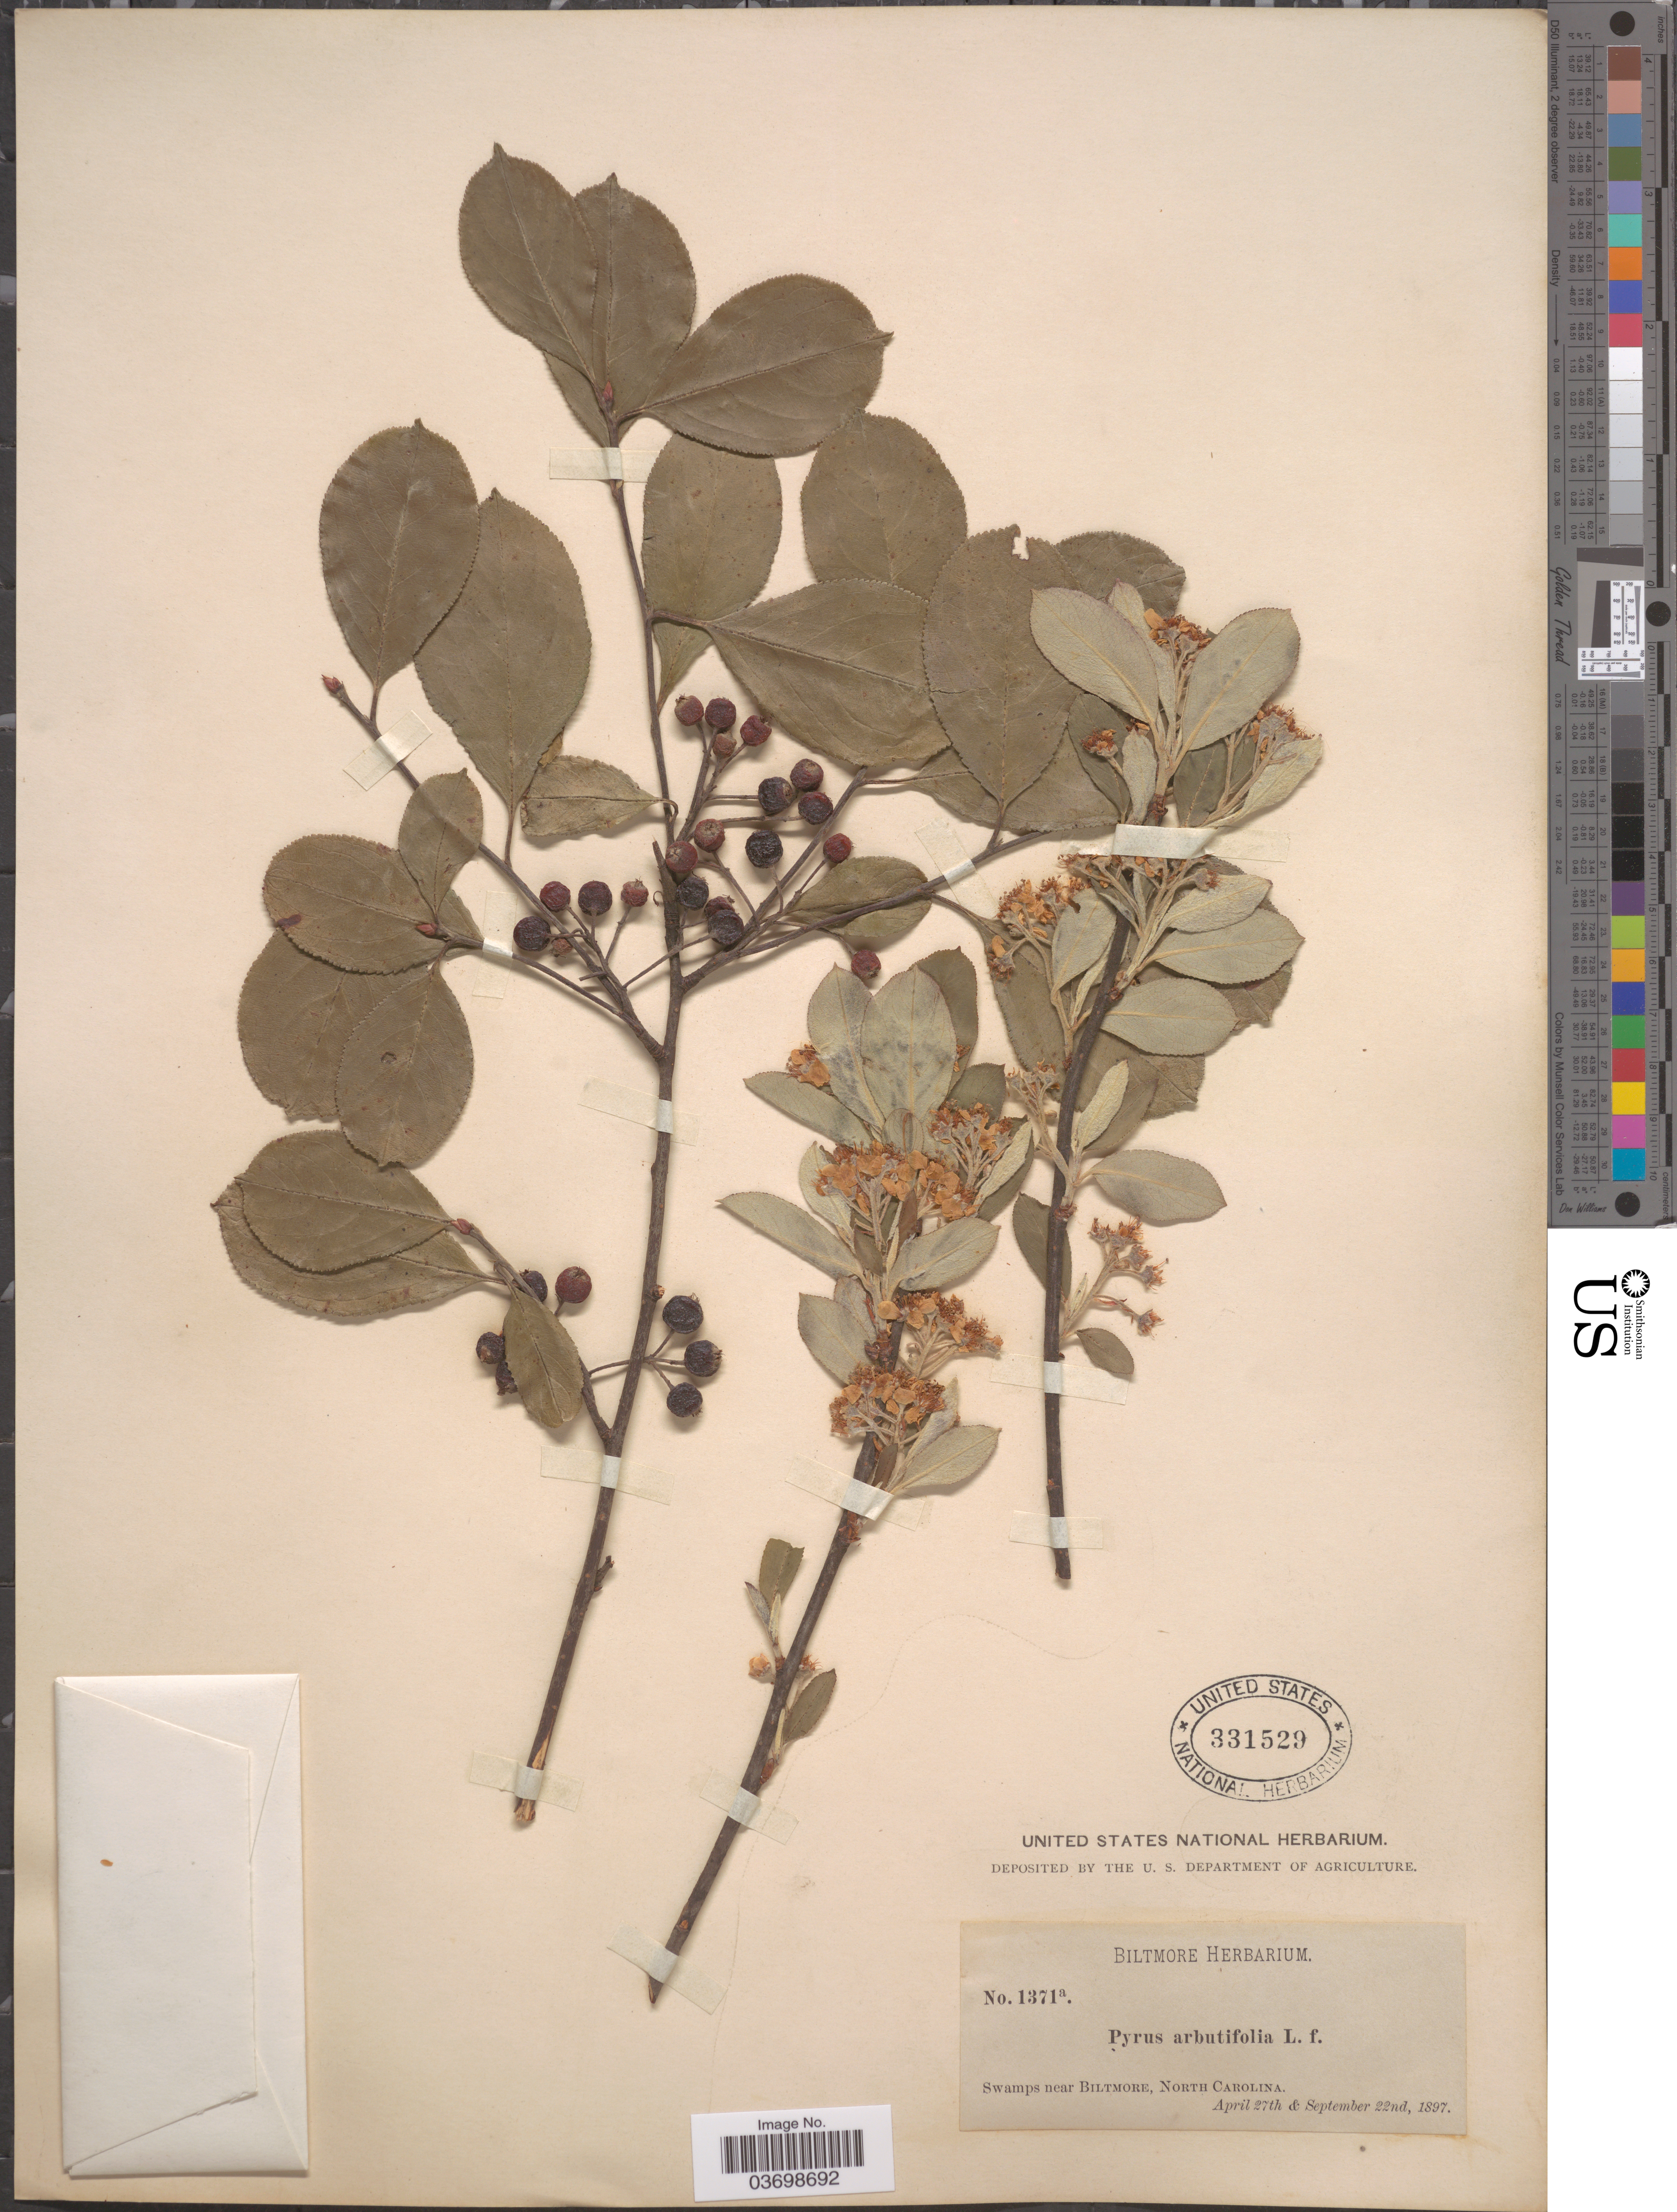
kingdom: Plantae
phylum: Tracheophyta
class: Magnoliopsida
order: Rosales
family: Rosaceae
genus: Aronia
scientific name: Aronia arbutifolia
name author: (L.) Pers.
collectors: ex herb. Biltmore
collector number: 1371a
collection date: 1897-04-27/1897-09-22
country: United States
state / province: North Carolina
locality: Swamps near Biltmore.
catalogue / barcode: US 331529